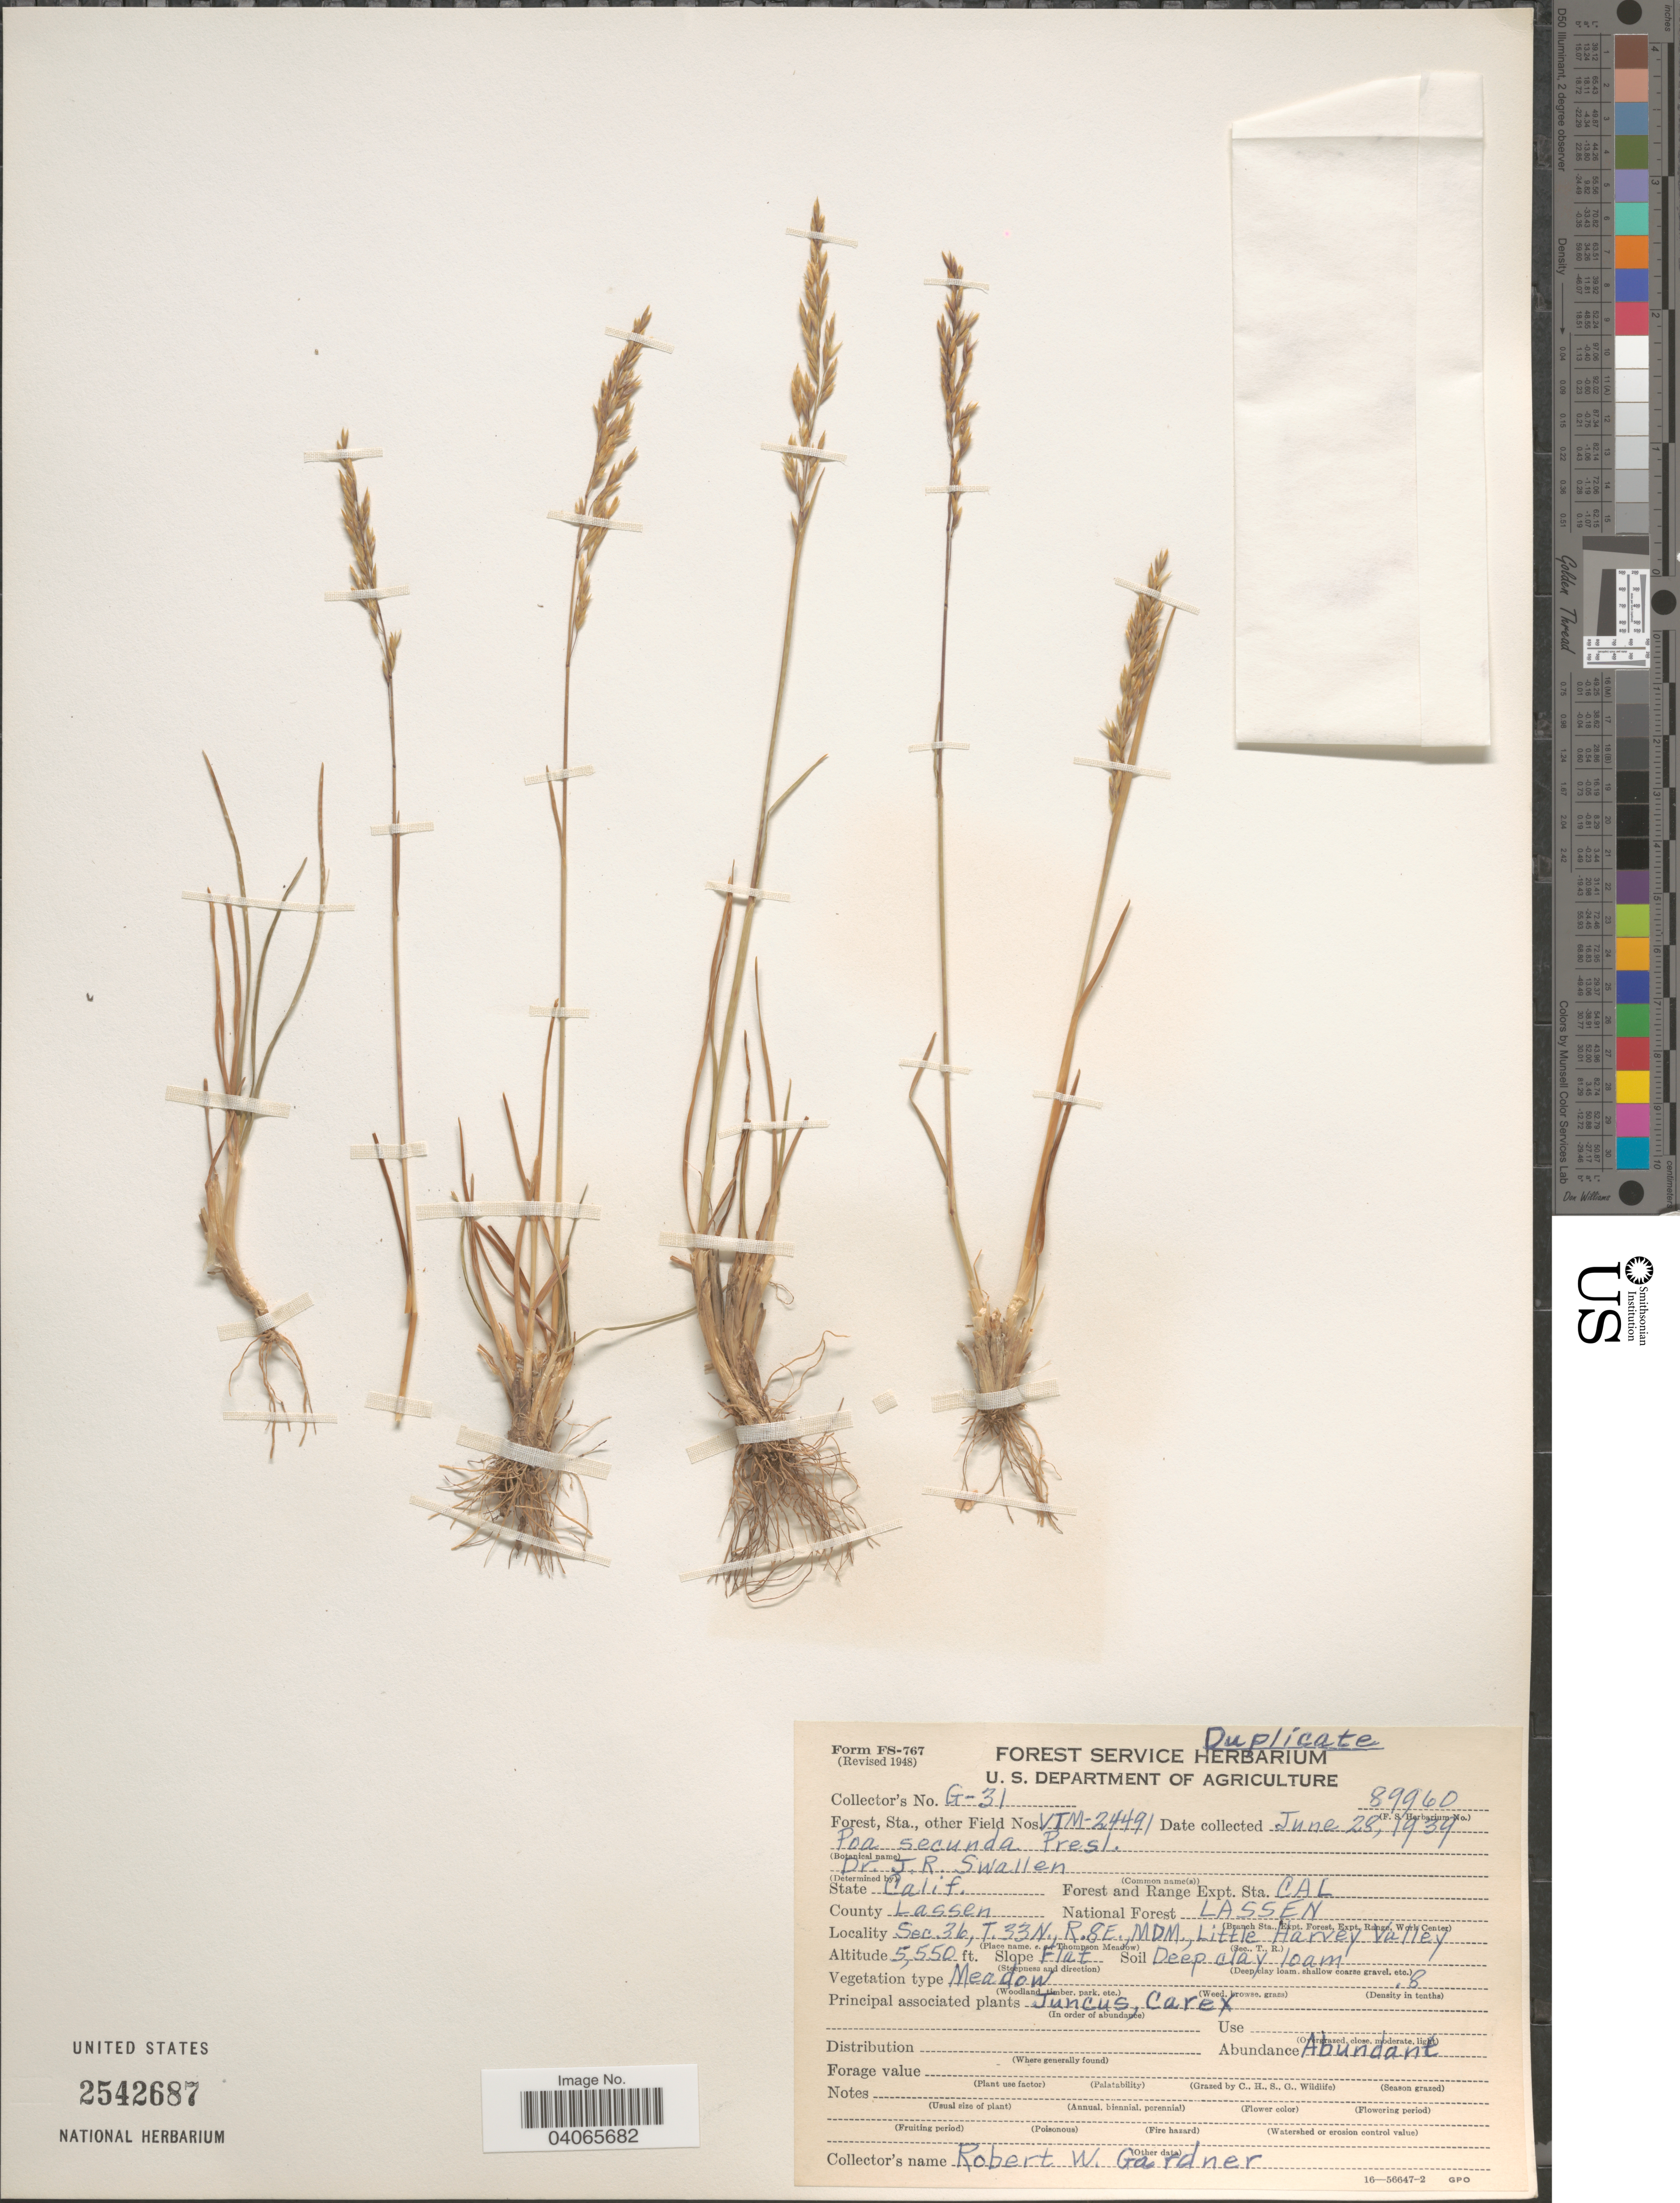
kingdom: Plantae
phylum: Tracheophyta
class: Liliopsida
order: Poales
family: Poaceae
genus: Poa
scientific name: Poa secunda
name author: J. Presl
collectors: R. Gardner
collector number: G-31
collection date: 1939-06-28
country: United States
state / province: California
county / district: Lassen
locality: Forest and Range Expt. Sta. Cal. County Lassen. National Forest Lassen. Sec. 36, T.33N., R.8E. MDM., Little Harvey Valley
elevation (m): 1692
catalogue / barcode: US 2542687